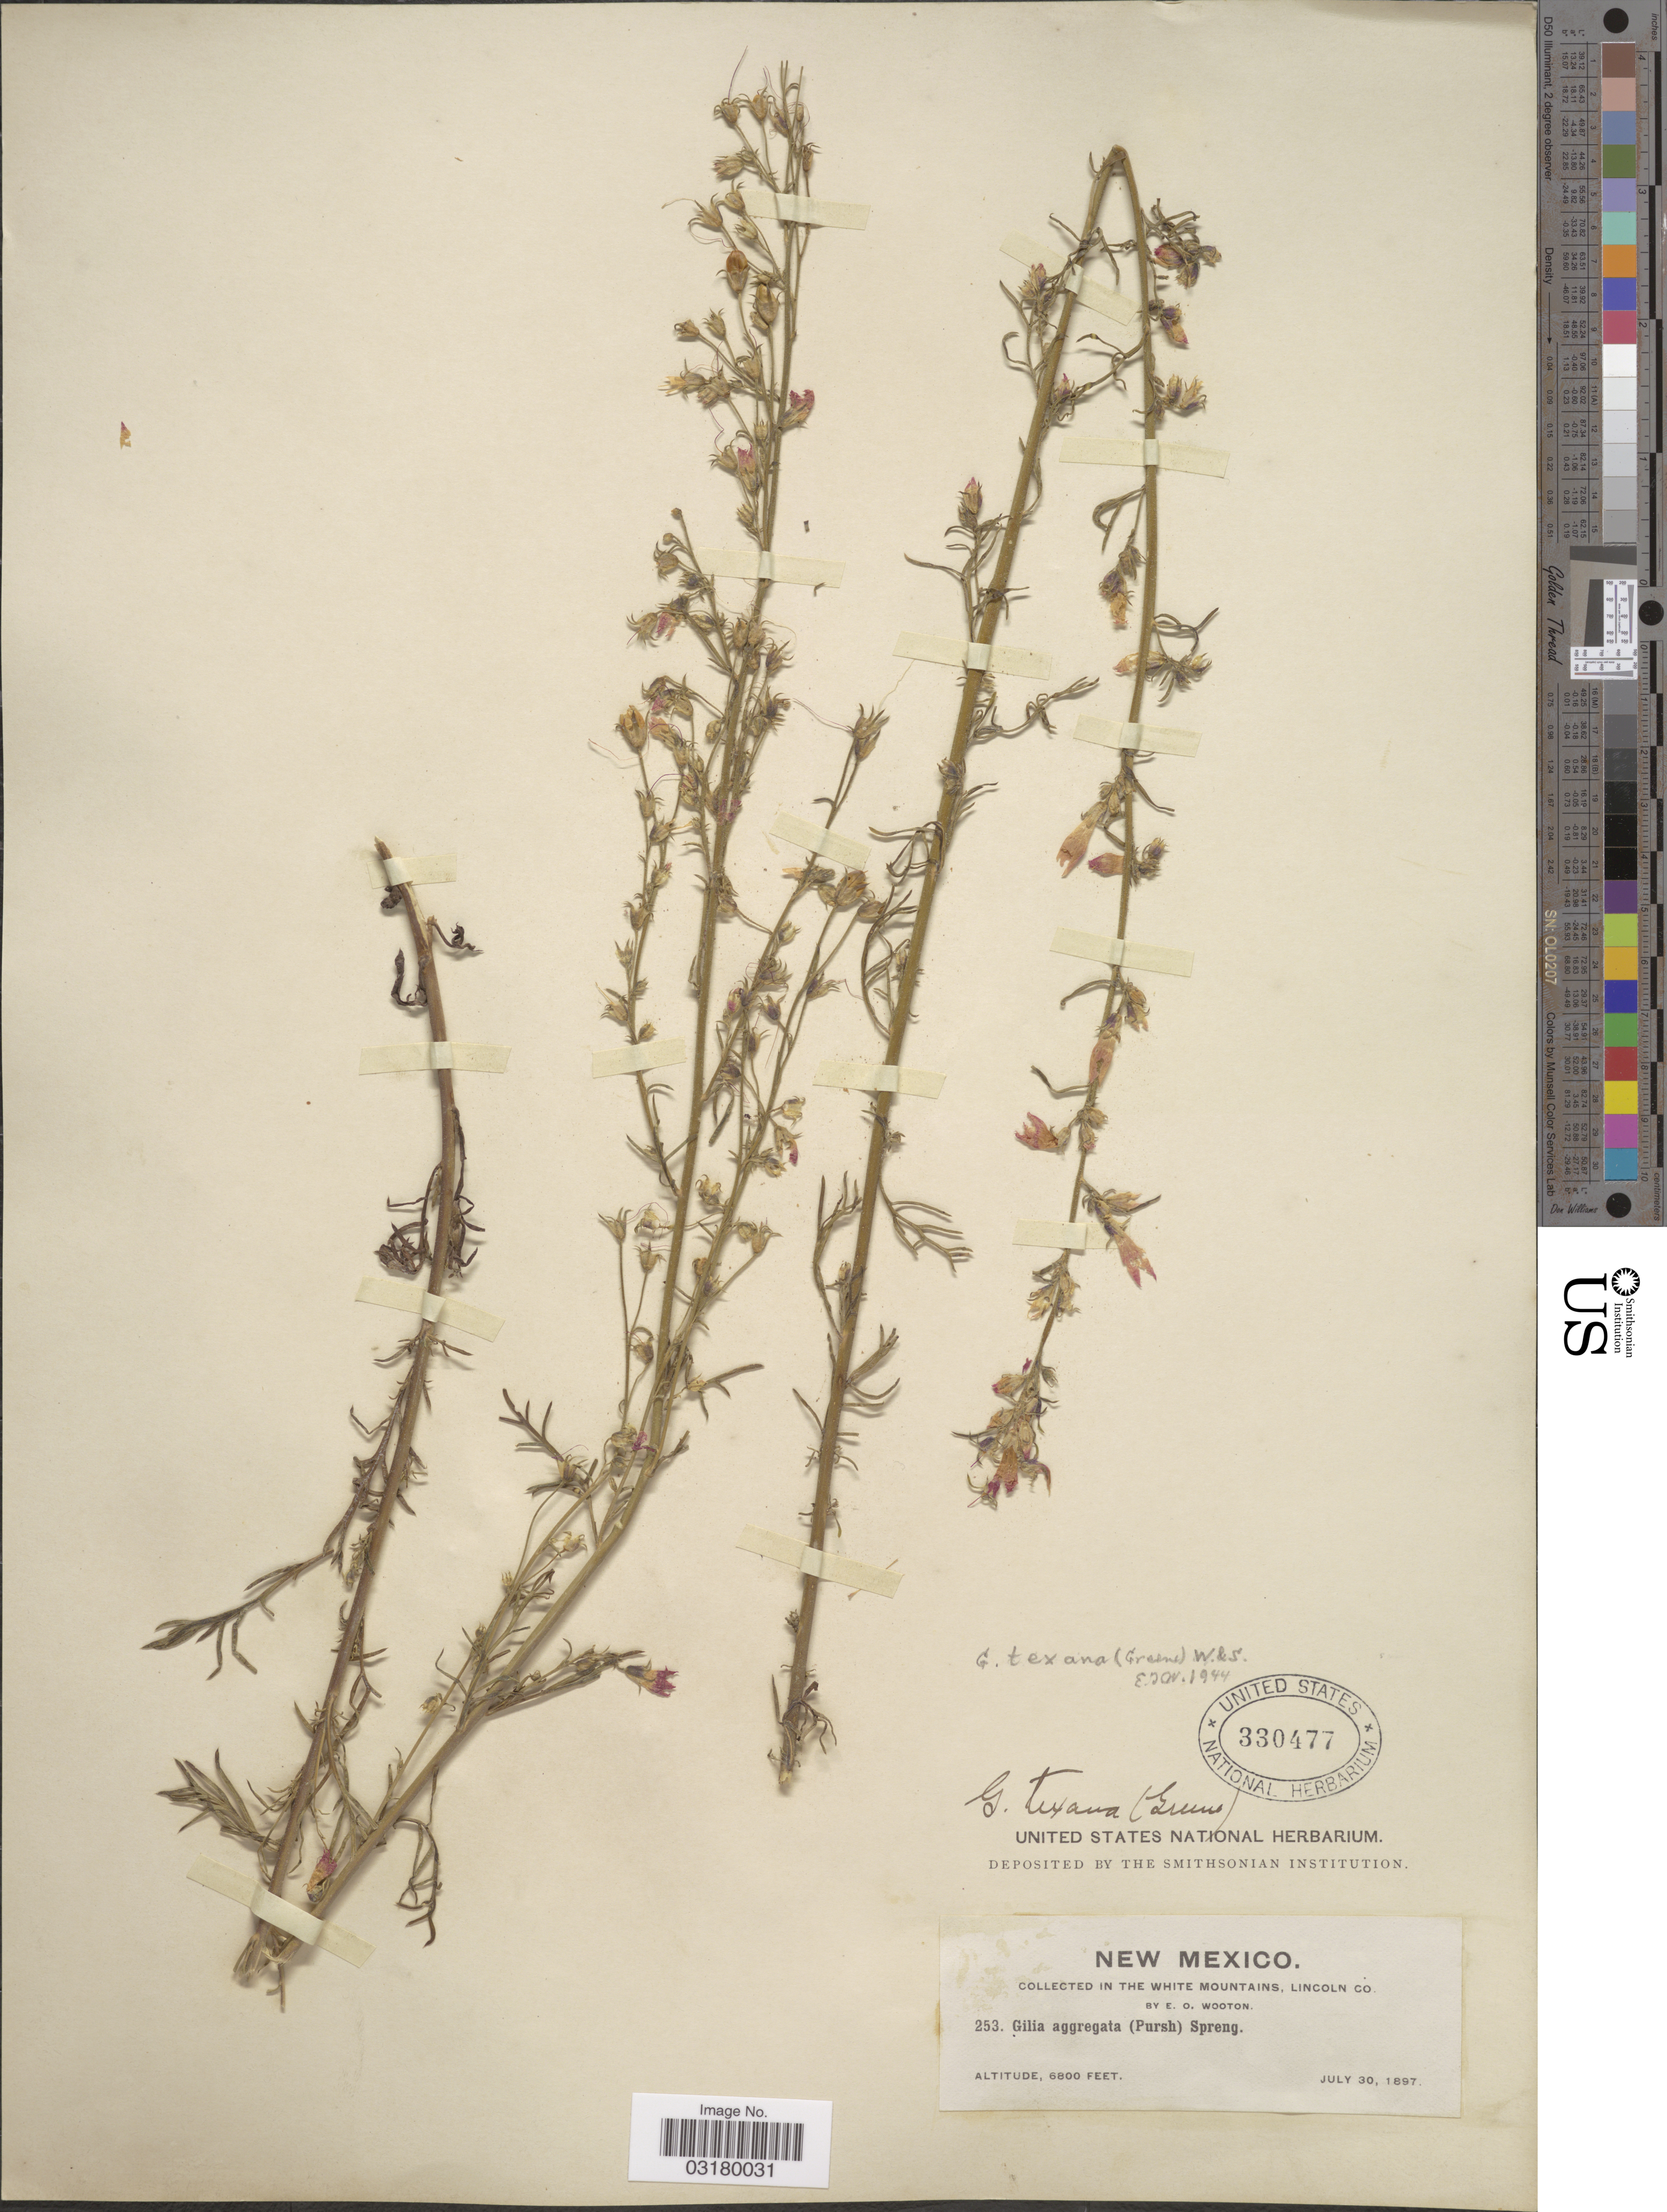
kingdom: Plantae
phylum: Tracheophyta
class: Magnoliopsida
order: Ericales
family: Polemoniaceae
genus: Ipomopsis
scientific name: Ipomopsis aggregata subsp. formosissima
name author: (Greene) Wherry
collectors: E. O. Wooton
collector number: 253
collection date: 1897-07-30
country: United States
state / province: New Mexico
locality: Collected in the White Mountains, Lincoln Co.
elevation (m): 2073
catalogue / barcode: US 330477